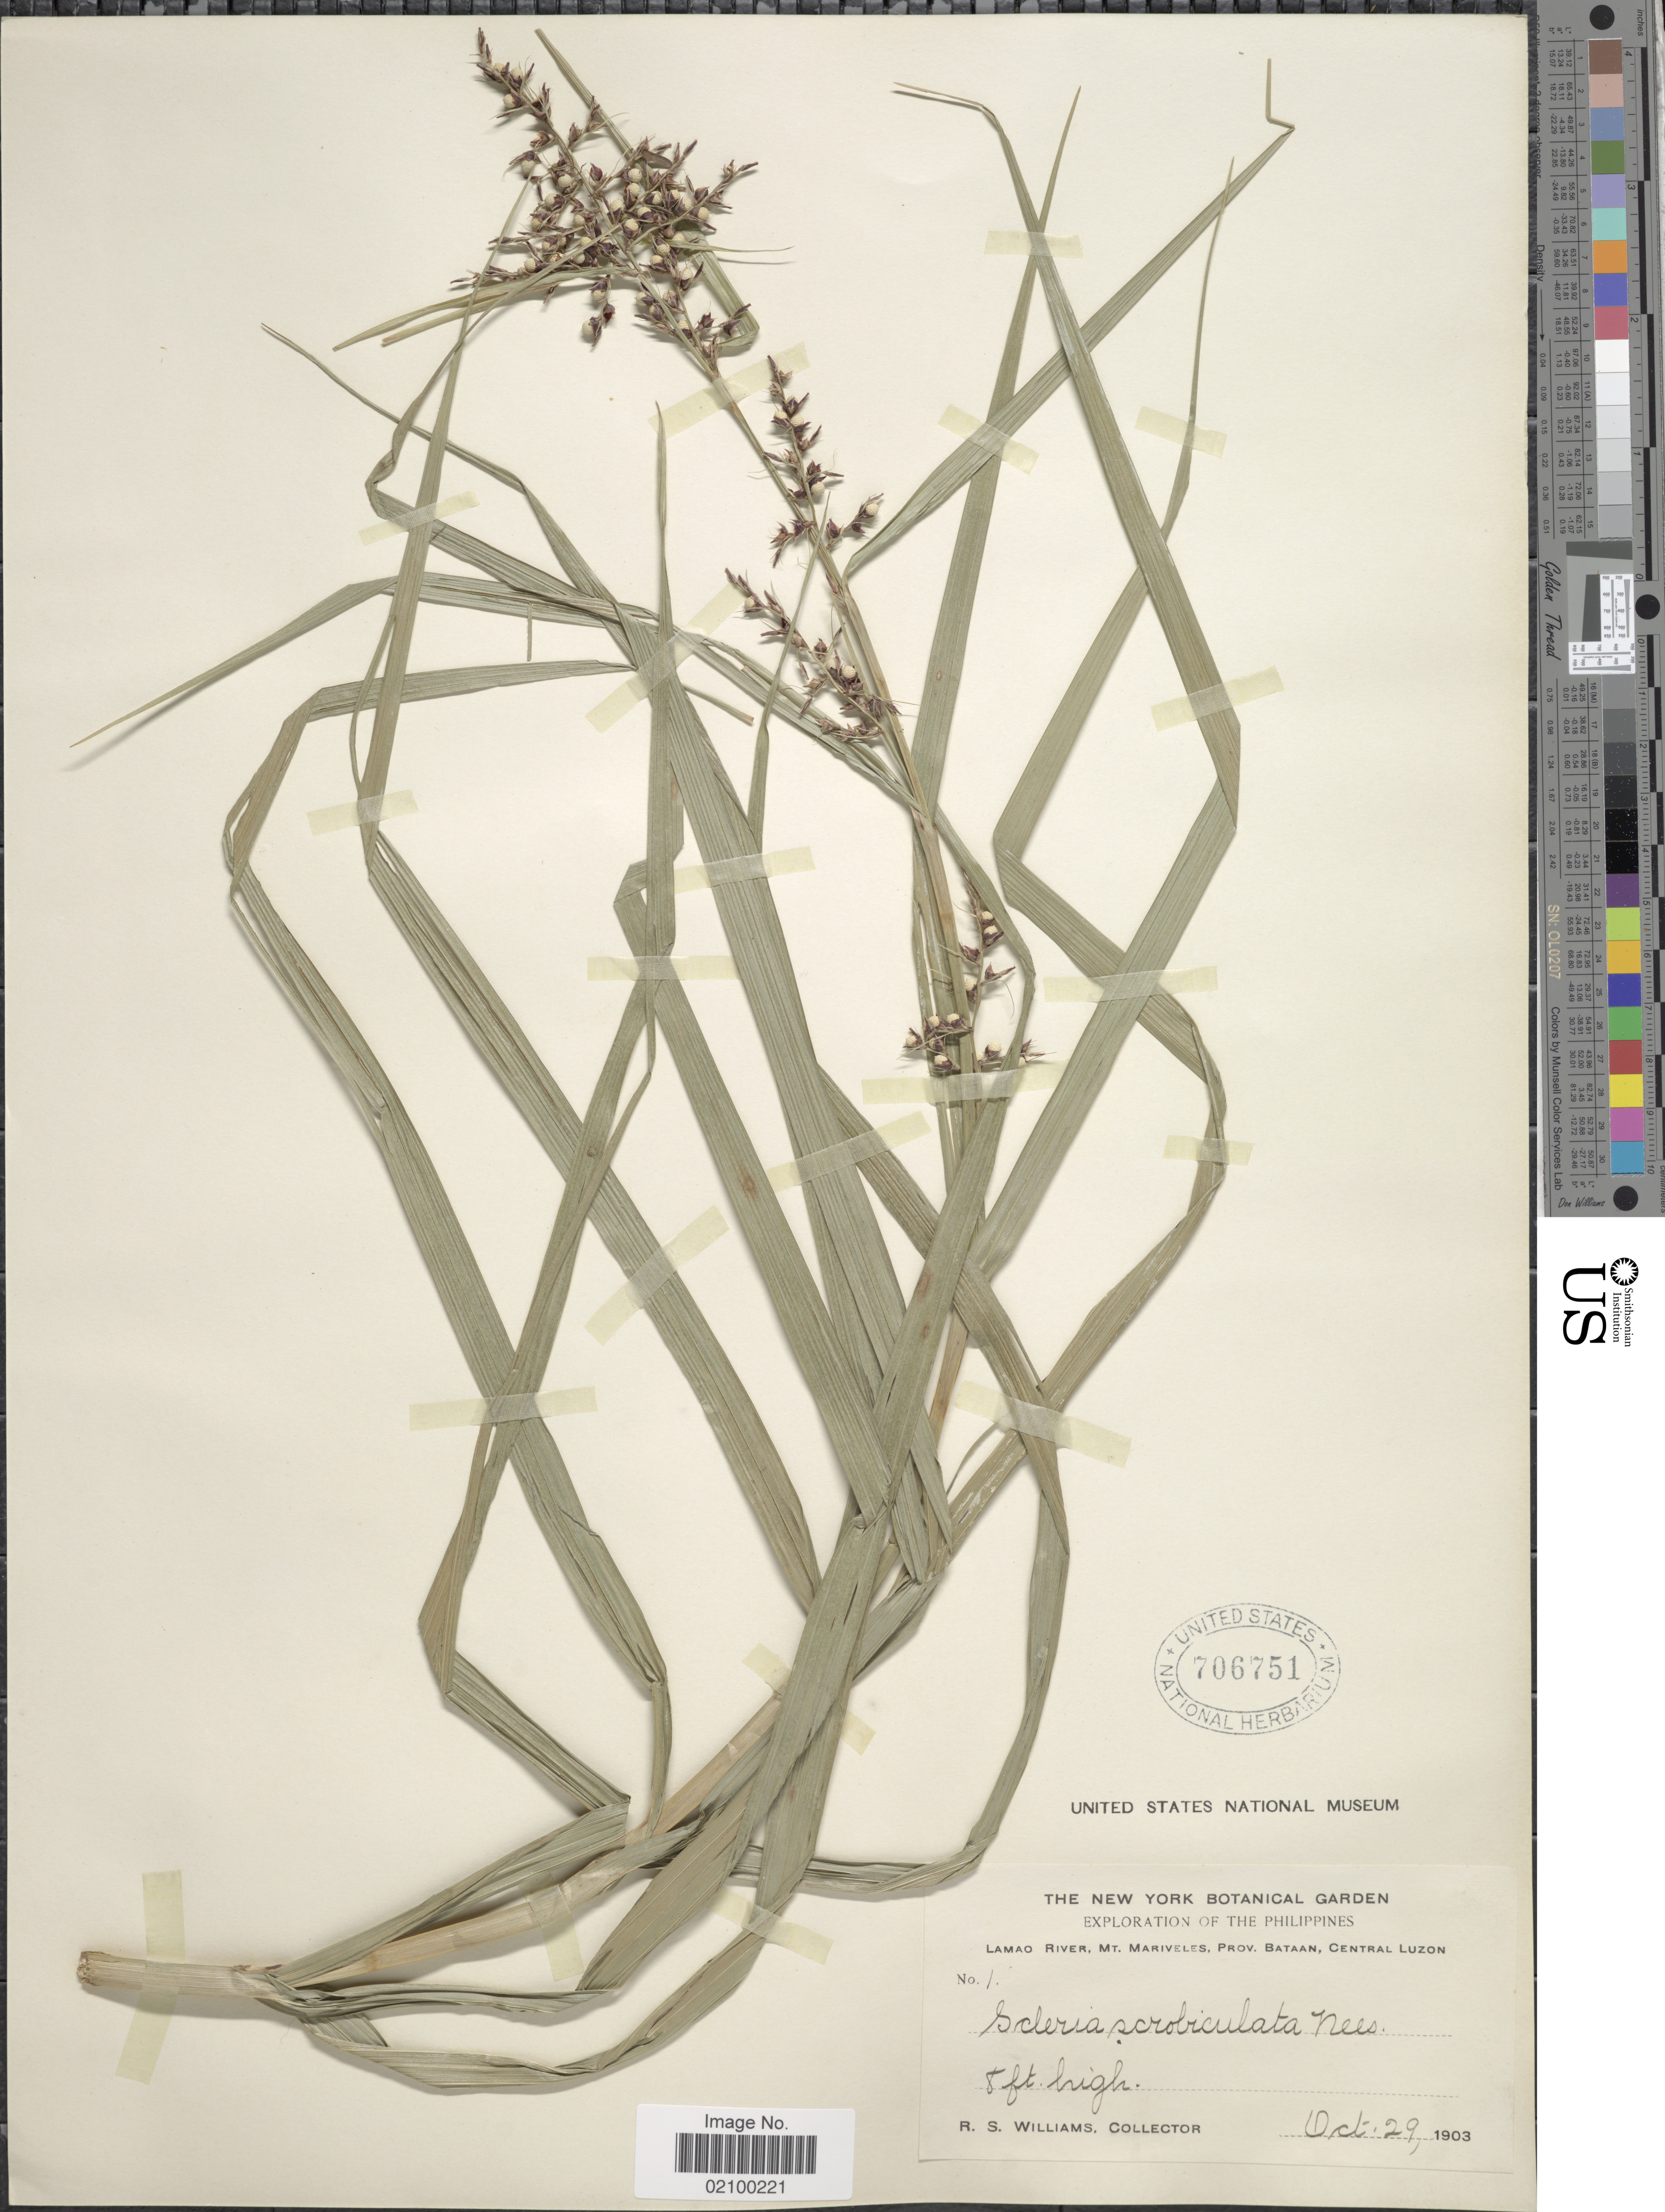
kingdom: Plantae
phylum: Tracheophyta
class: Liliopsida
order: Poales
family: Cyperaceae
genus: Scleria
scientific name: Scleria scrobiculata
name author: Nees & Meyen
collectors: R. S. Williams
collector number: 1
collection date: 1903-10-29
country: Philippines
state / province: Central Luzon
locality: Lamao River, Mt. Mariveles, Prov. Bataan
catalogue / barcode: US 706751